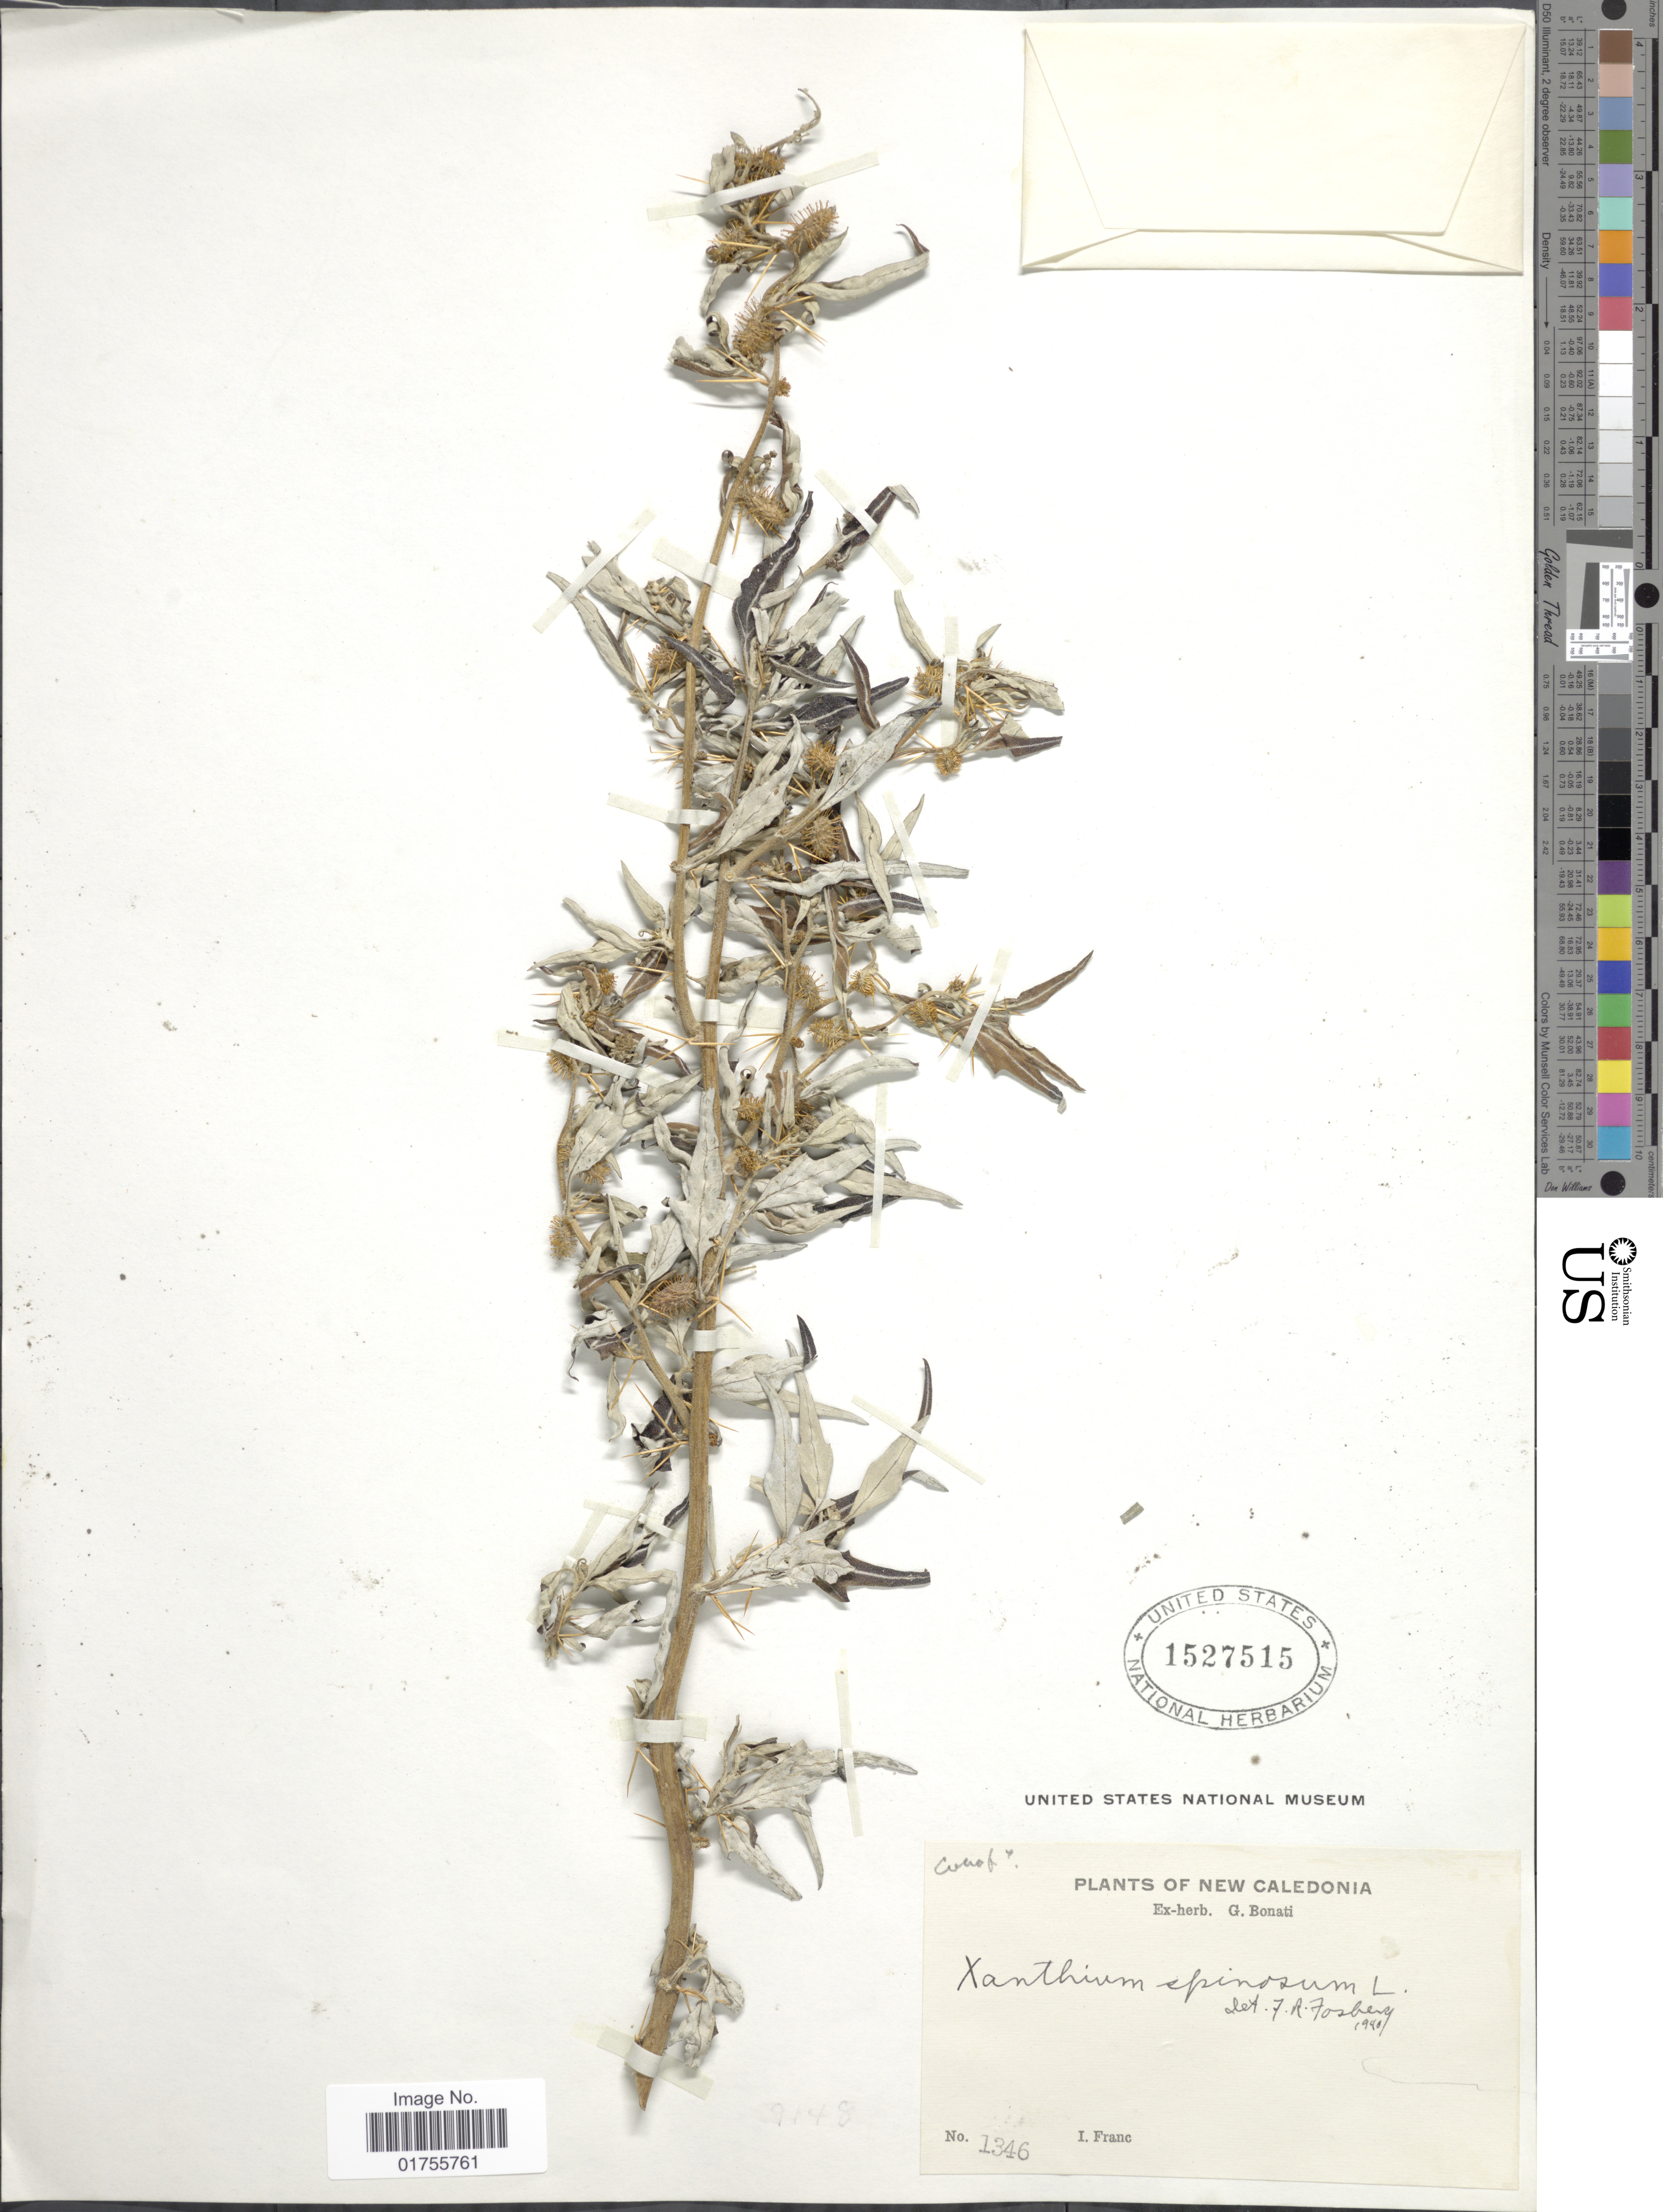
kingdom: Plantae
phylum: Tracheophyta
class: Magnoliopsida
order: Asterales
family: Asteraceae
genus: Xanthium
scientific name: Xanthium spinosum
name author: L.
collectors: I. Franc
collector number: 1346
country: New Caledonia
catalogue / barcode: US 1527515